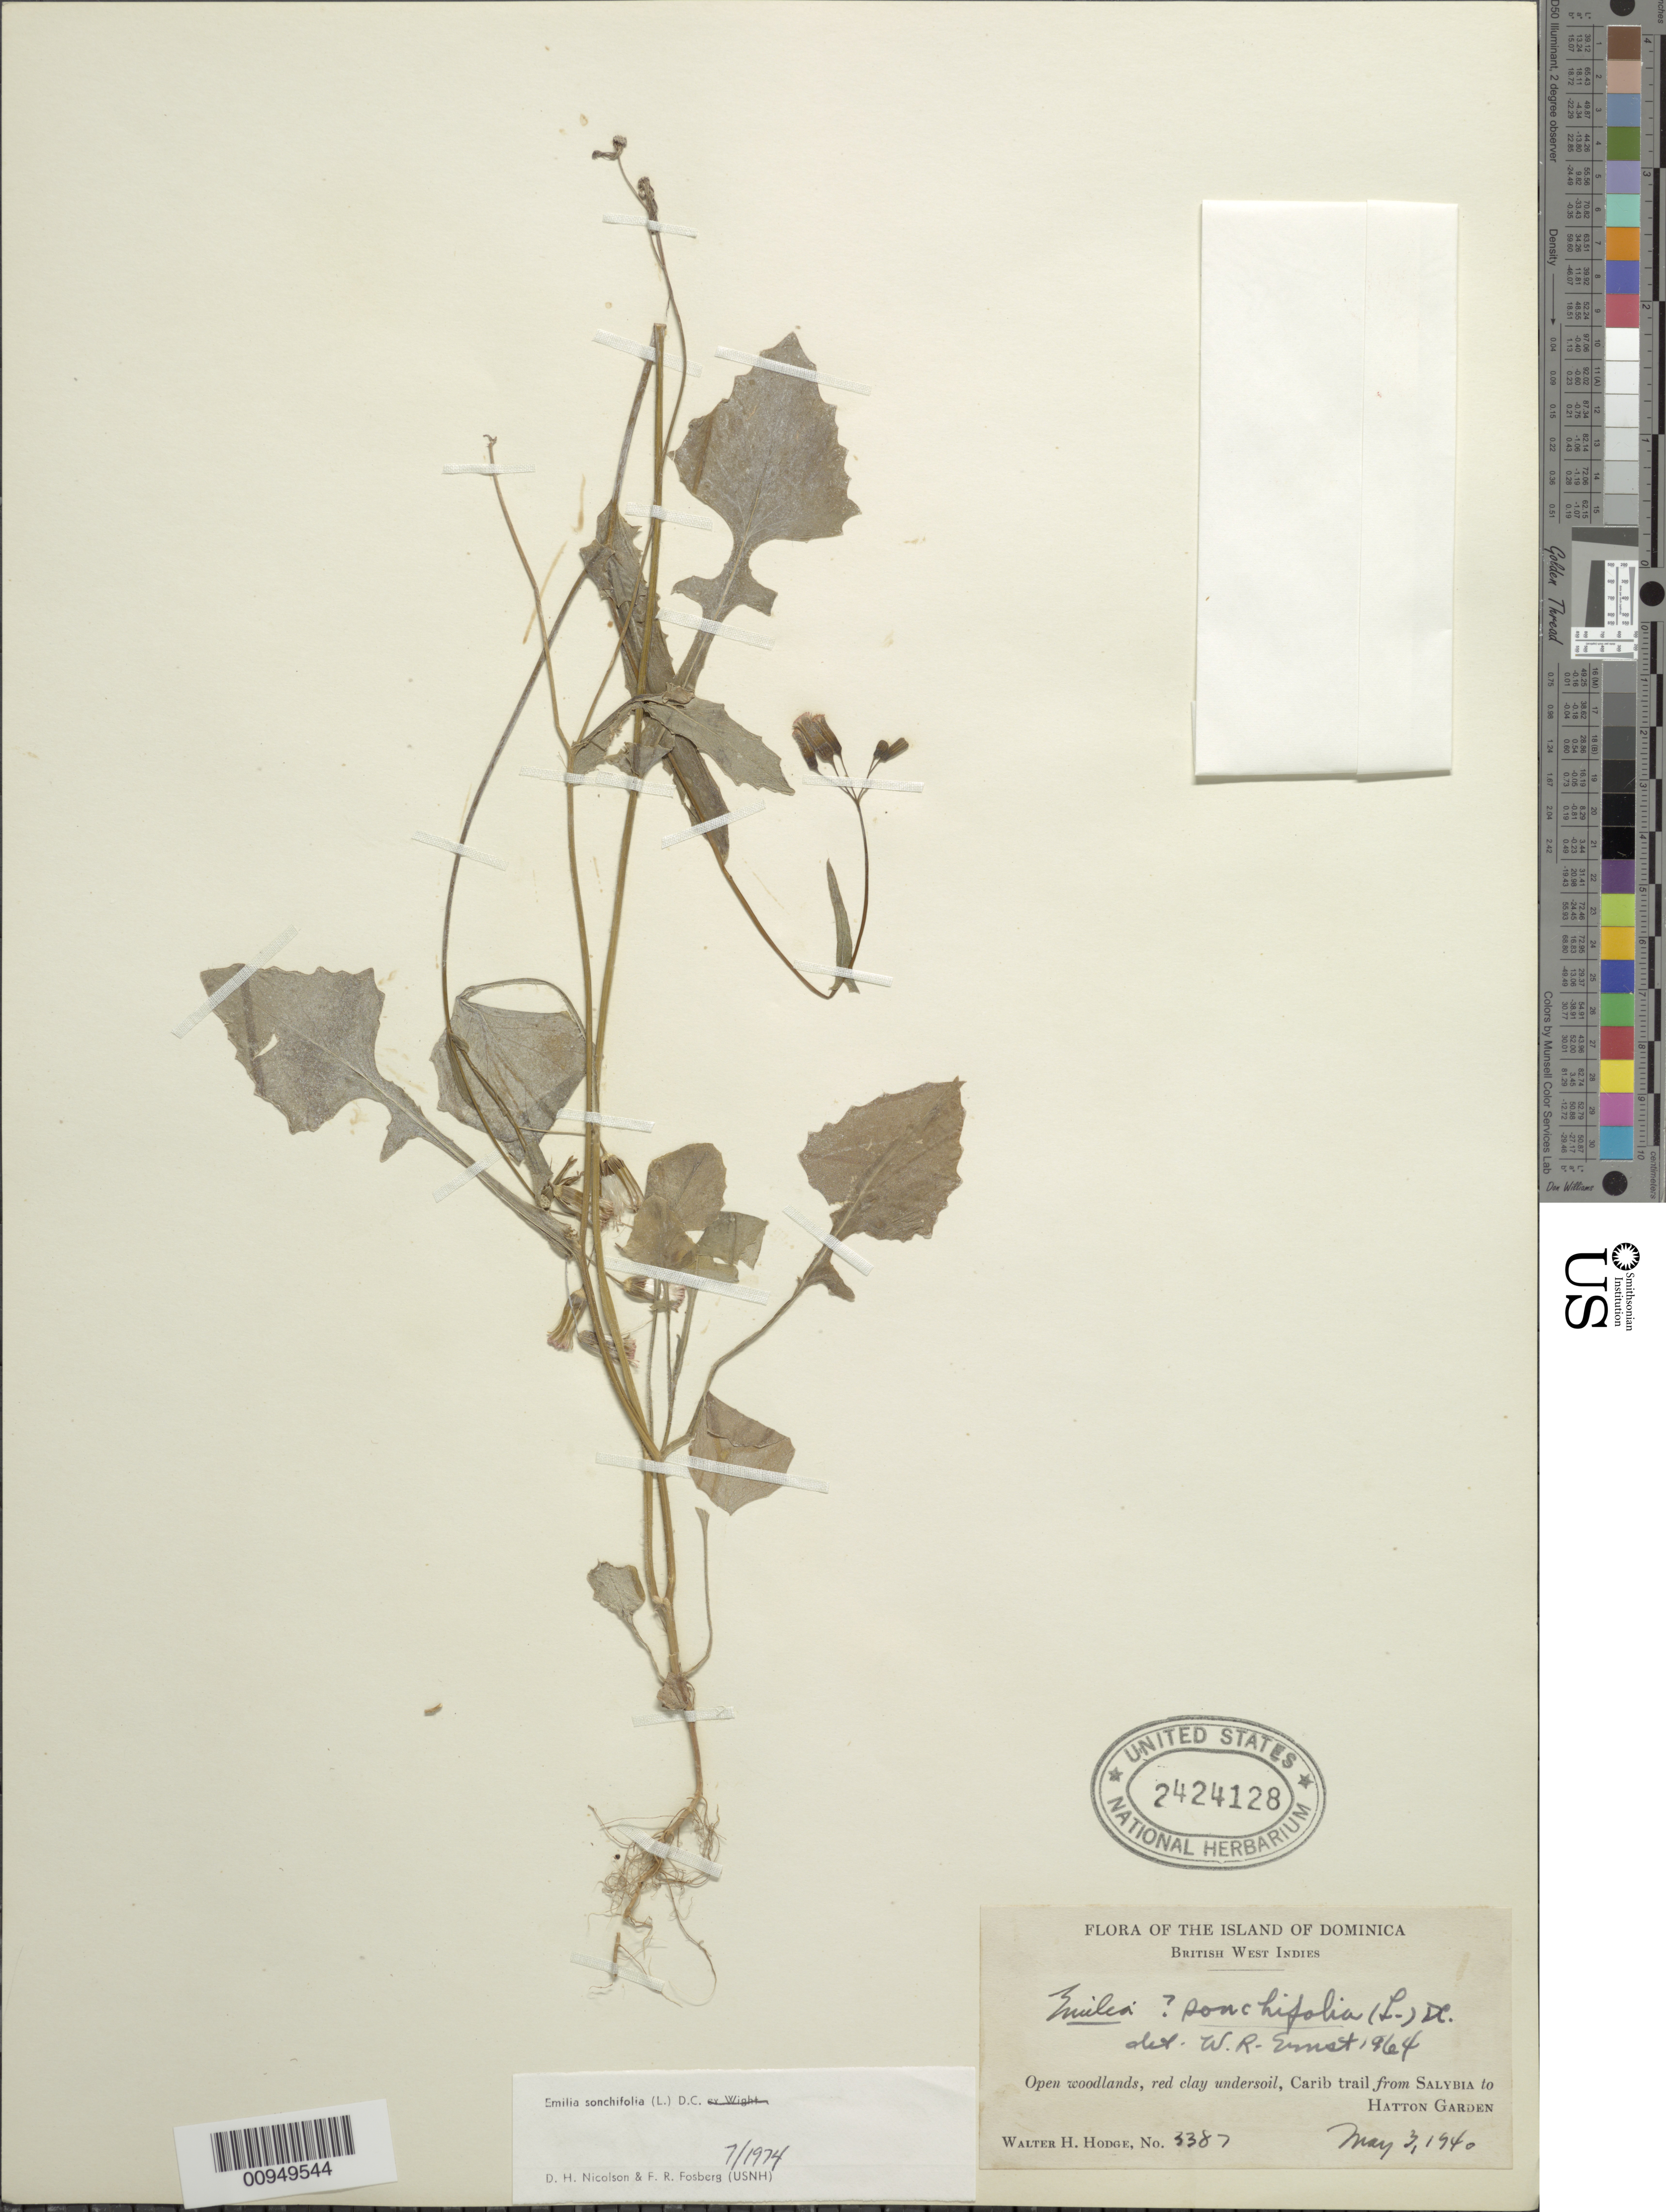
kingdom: Plantae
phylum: Tracheophyta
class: Magnoliopsida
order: Asterales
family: Asteraceae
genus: Emilia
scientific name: Emilia sonchifolia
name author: (L.) DC.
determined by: Fosberg, F. R.; Nicolson, D. H.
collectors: W. Hodge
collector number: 3387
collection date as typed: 03 May 1940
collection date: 1940-05-03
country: Dominica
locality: Woodlands, Caril trail from Salybia to Hatton Garden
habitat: Open woodlands, red clay undersoil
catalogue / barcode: US 2424128